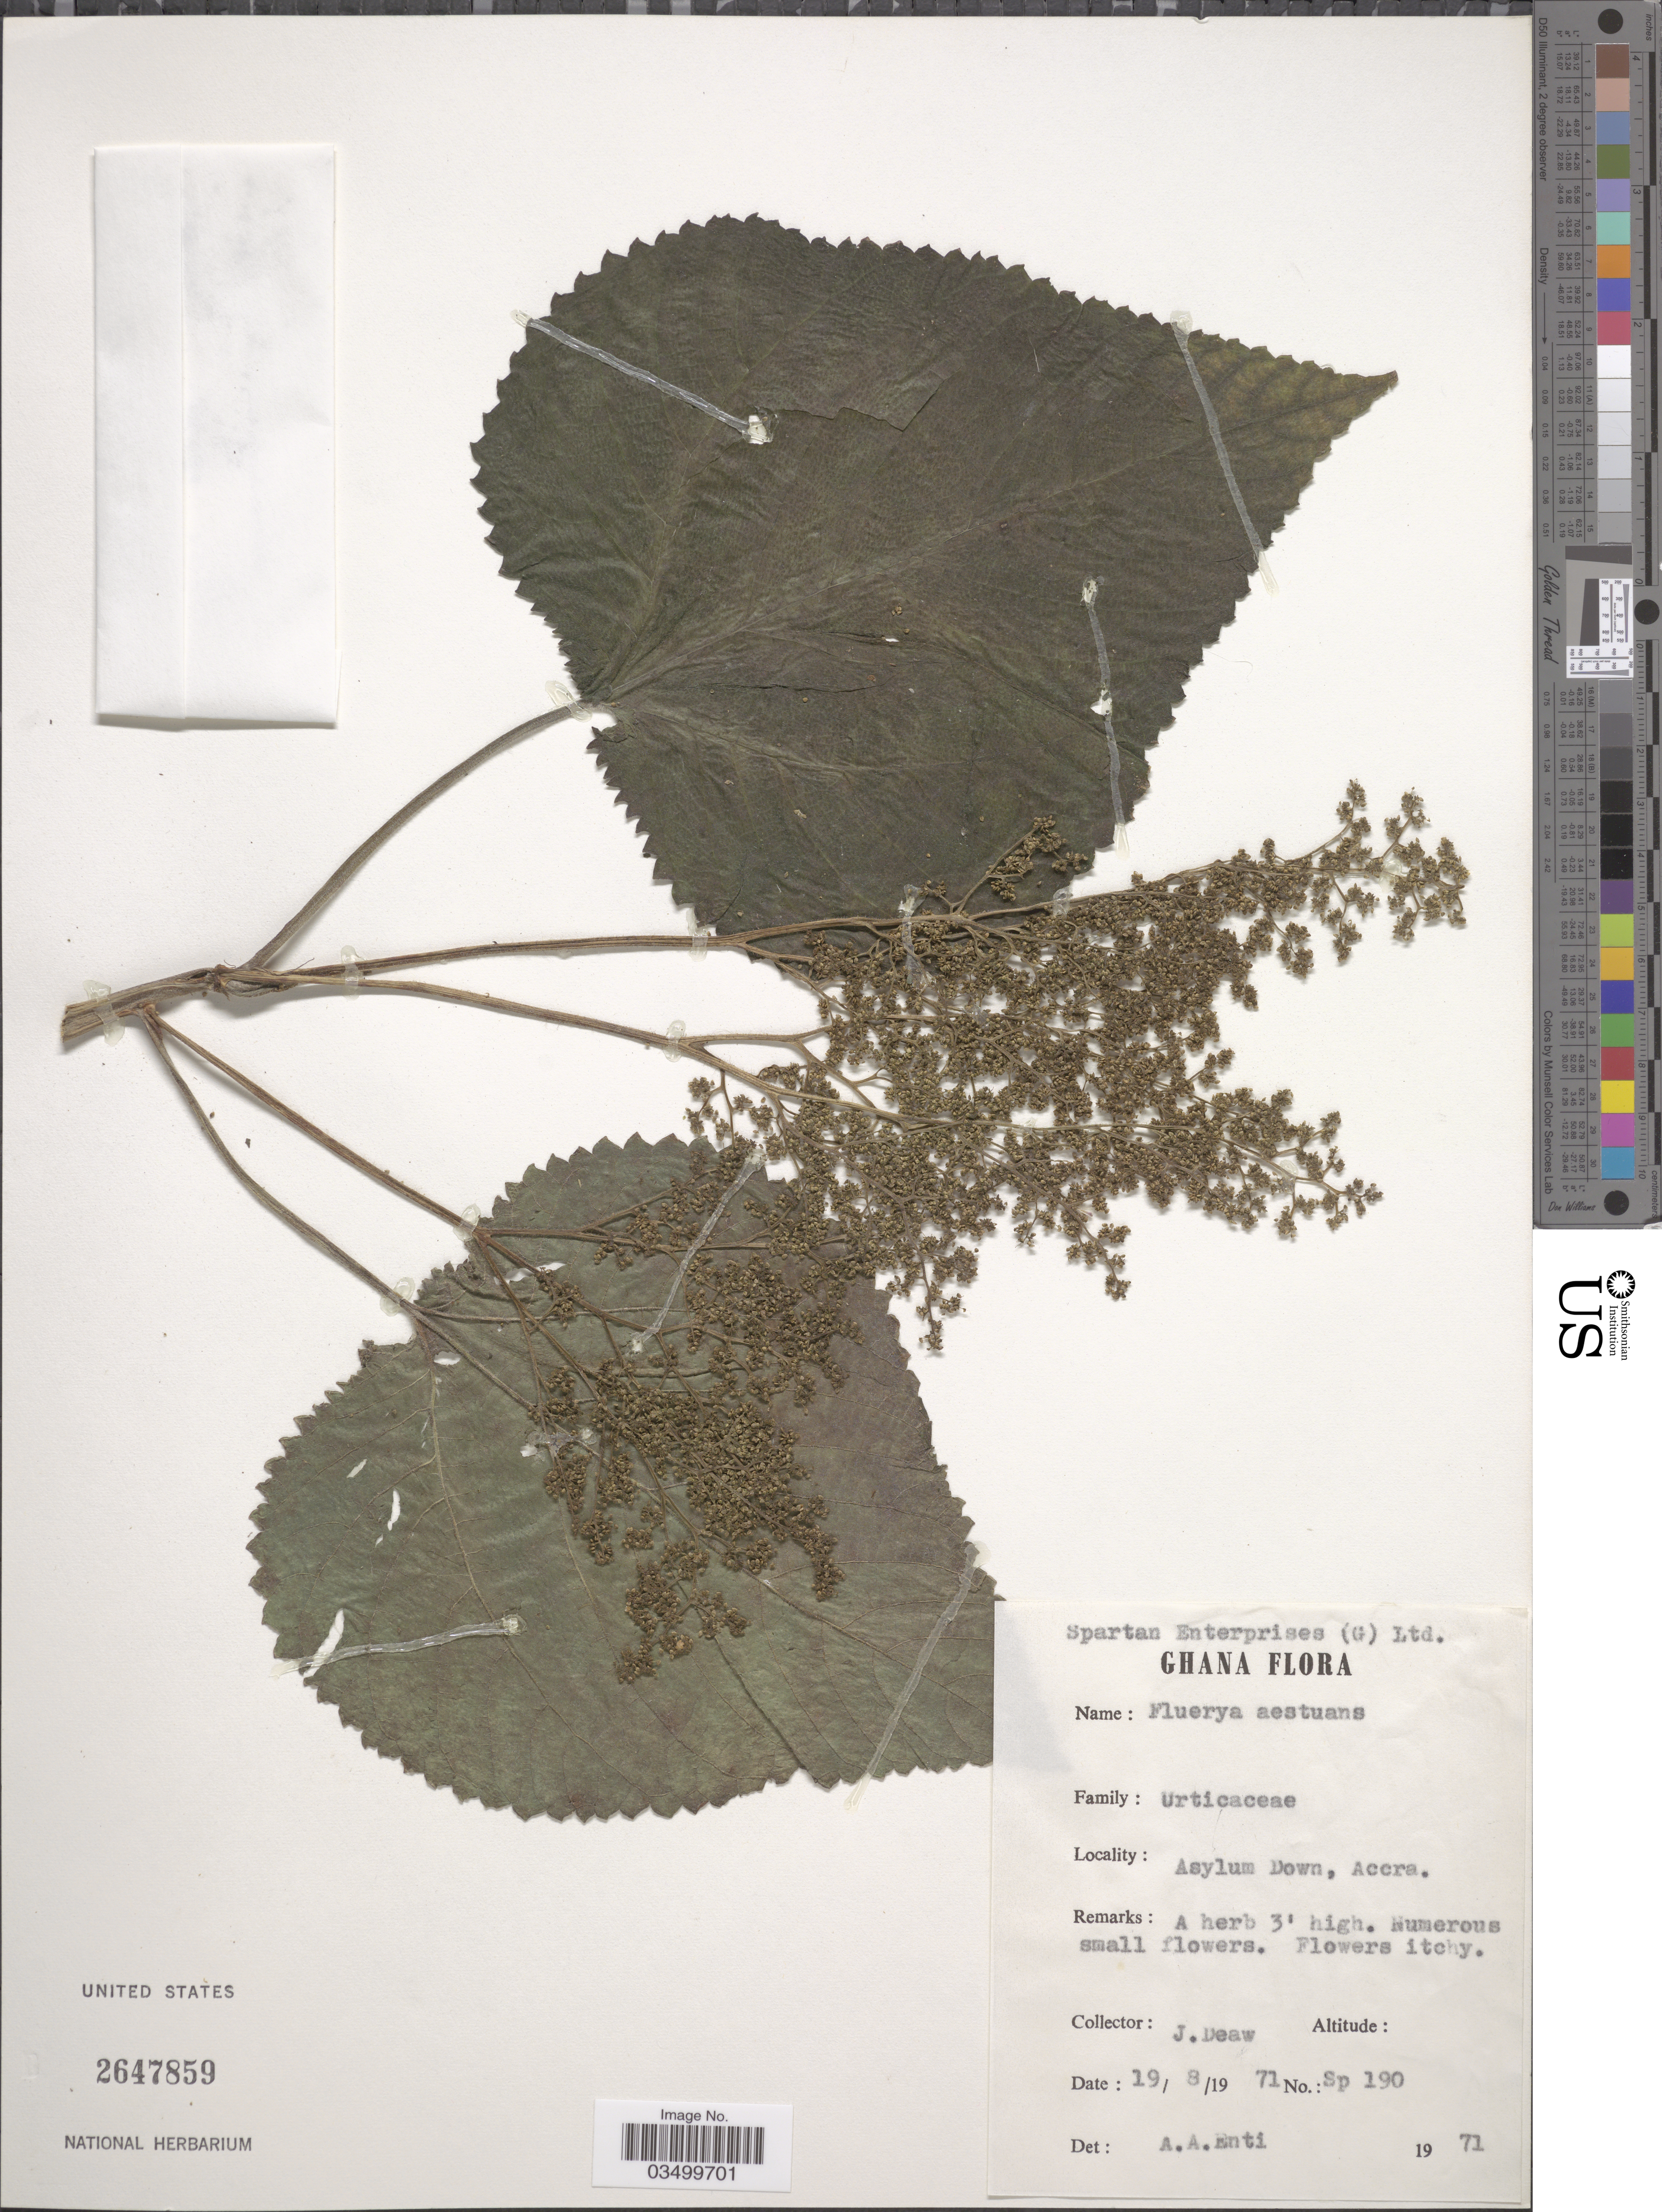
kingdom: Plantae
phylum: Tracheophyta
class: Magnoliopsida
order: Rosales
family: Urticaceae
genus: Laportea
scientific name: Laportea aestuans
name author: (L.) Chew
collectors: J. Deaw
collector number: Sp 190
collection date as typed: Transcribed d/m/y: 19/8/19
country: Ghana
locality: Asylum Down, Accra.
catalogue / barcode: US 2647859